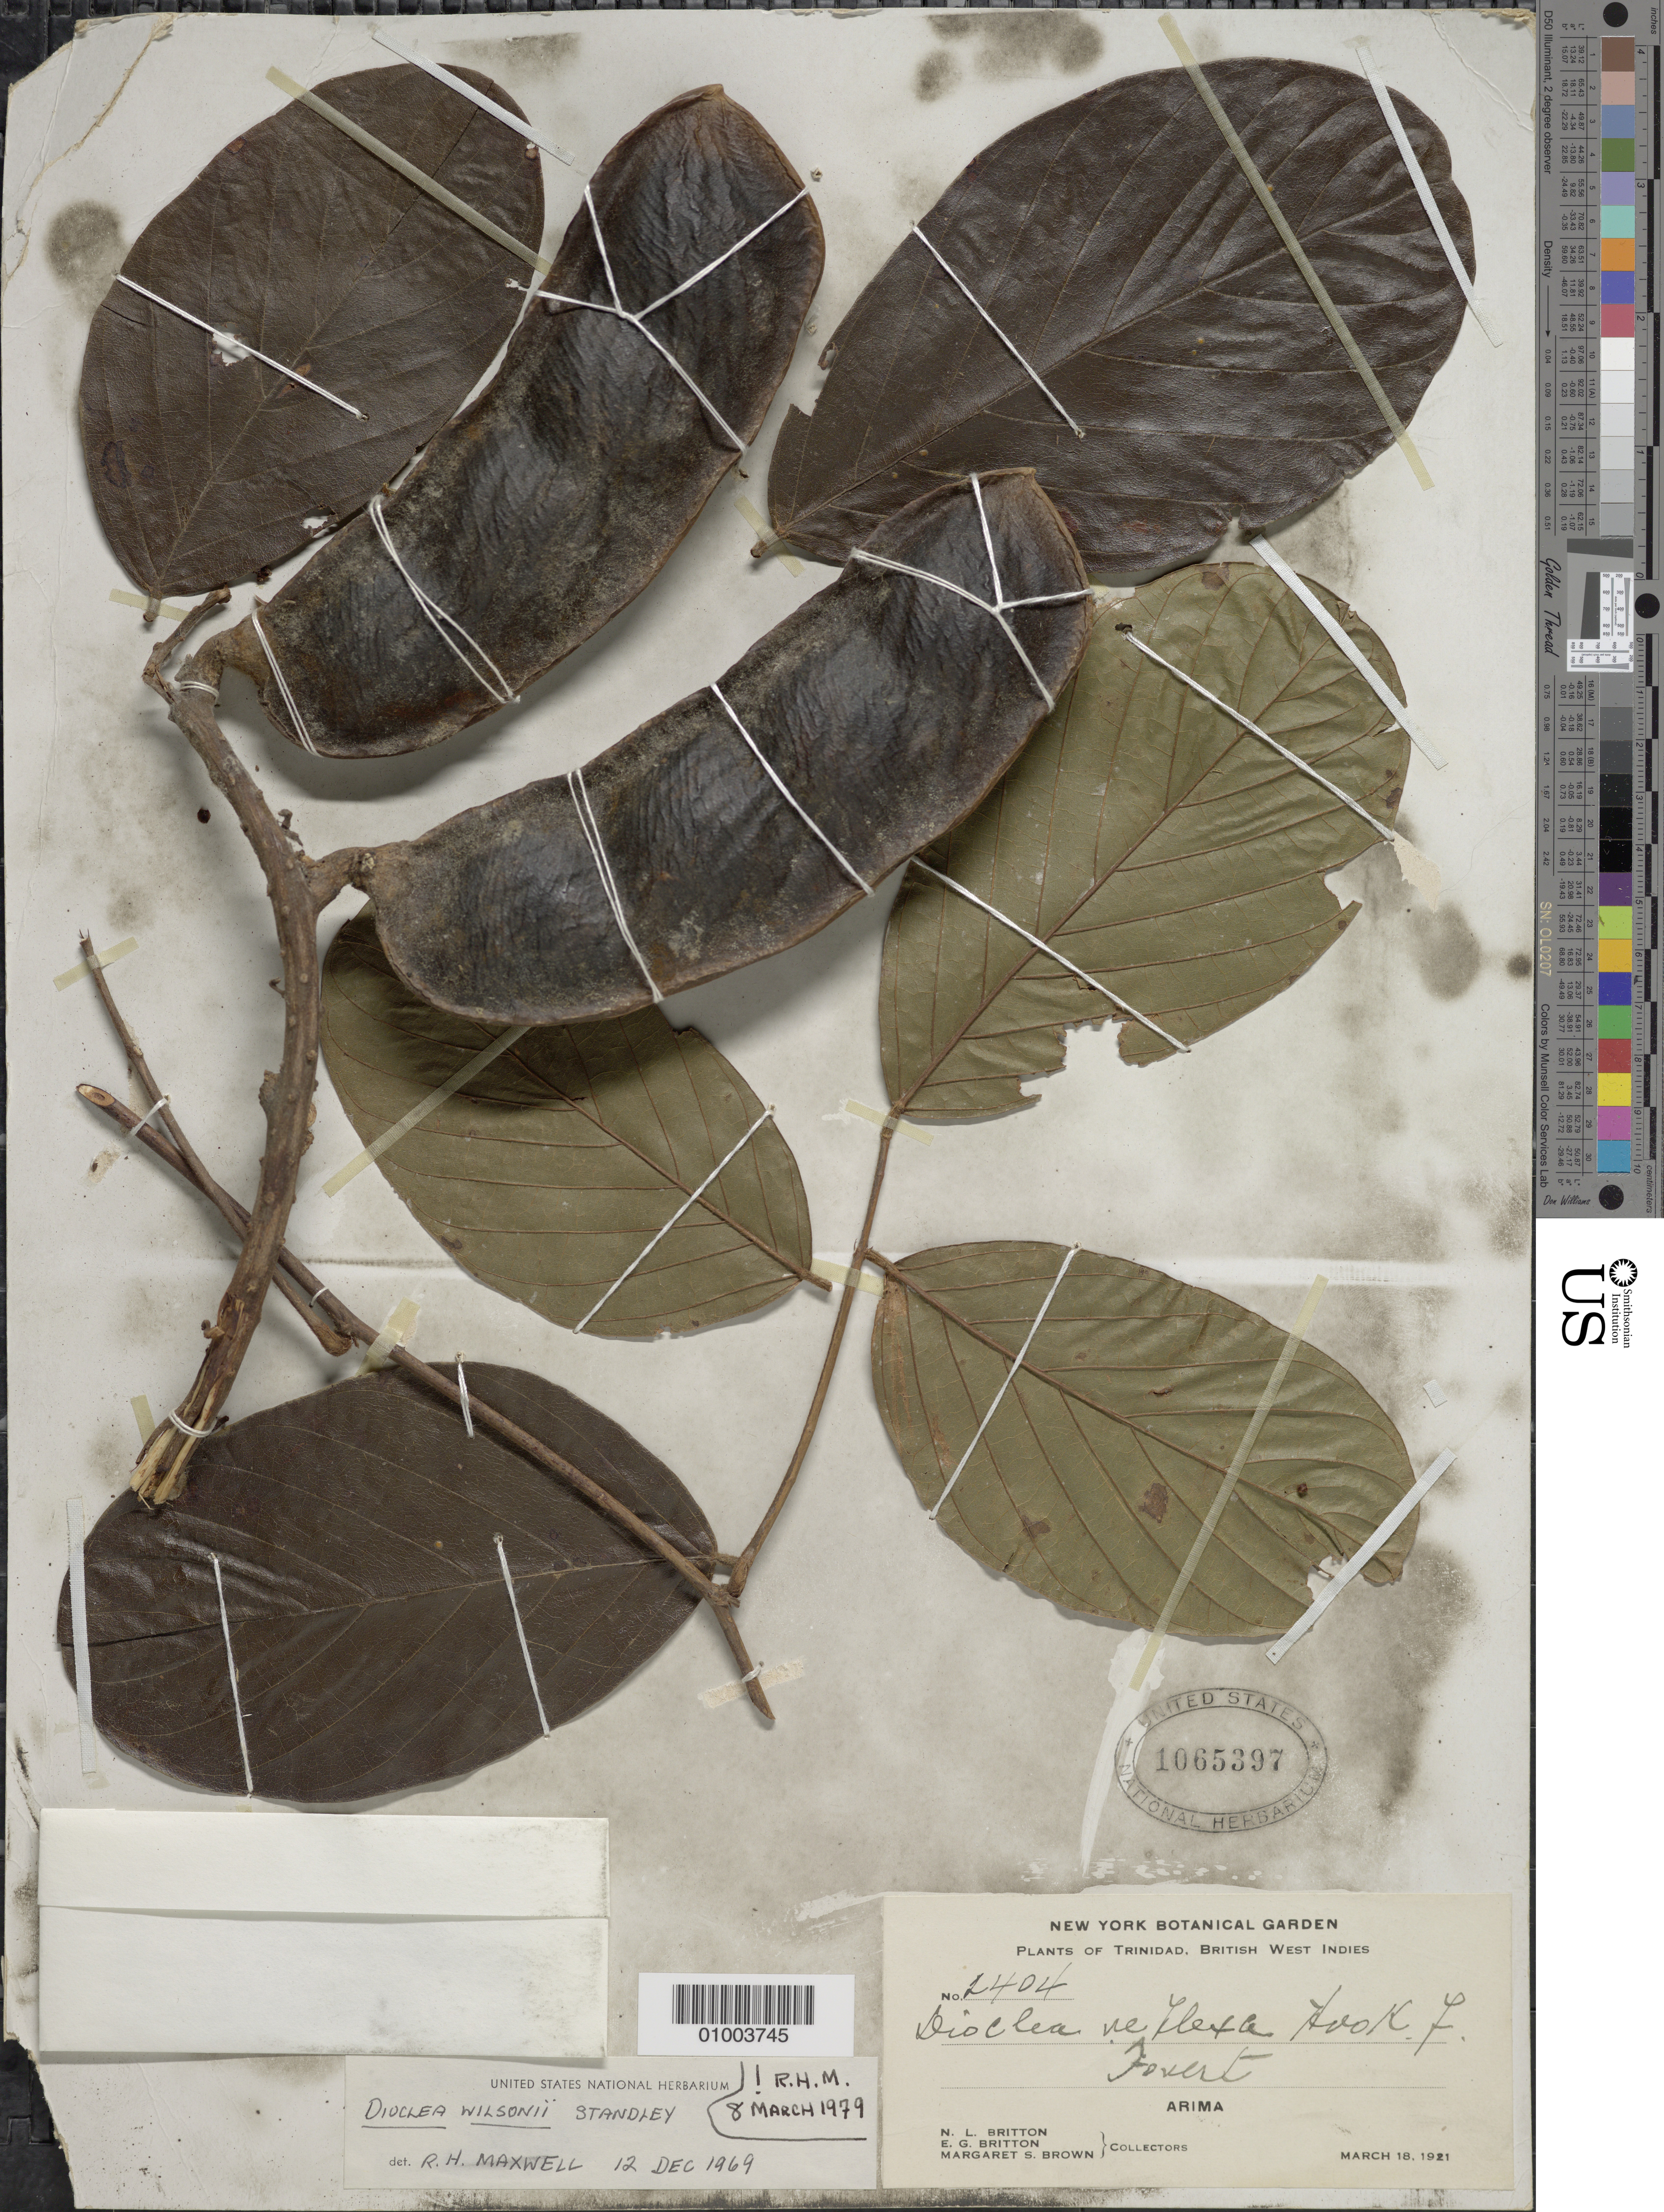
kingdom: Plantae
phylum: Tracheophyta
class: Magnoliopsida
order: Fabales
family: Fabaceae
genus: Macropsychanthus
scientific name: Macropsychanthus wilsonii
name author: (Standl.) L.P. Queiroz & Snak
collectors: N. Britton, E. G. Britton & M. S. Brown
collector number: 2404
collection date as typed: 18 Mar 1921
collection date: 1921-03-18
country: Trinidad and Tobago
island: Trinidad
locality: Forest. Arima.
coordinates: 0 N, 0 E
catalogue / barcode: US 1065397